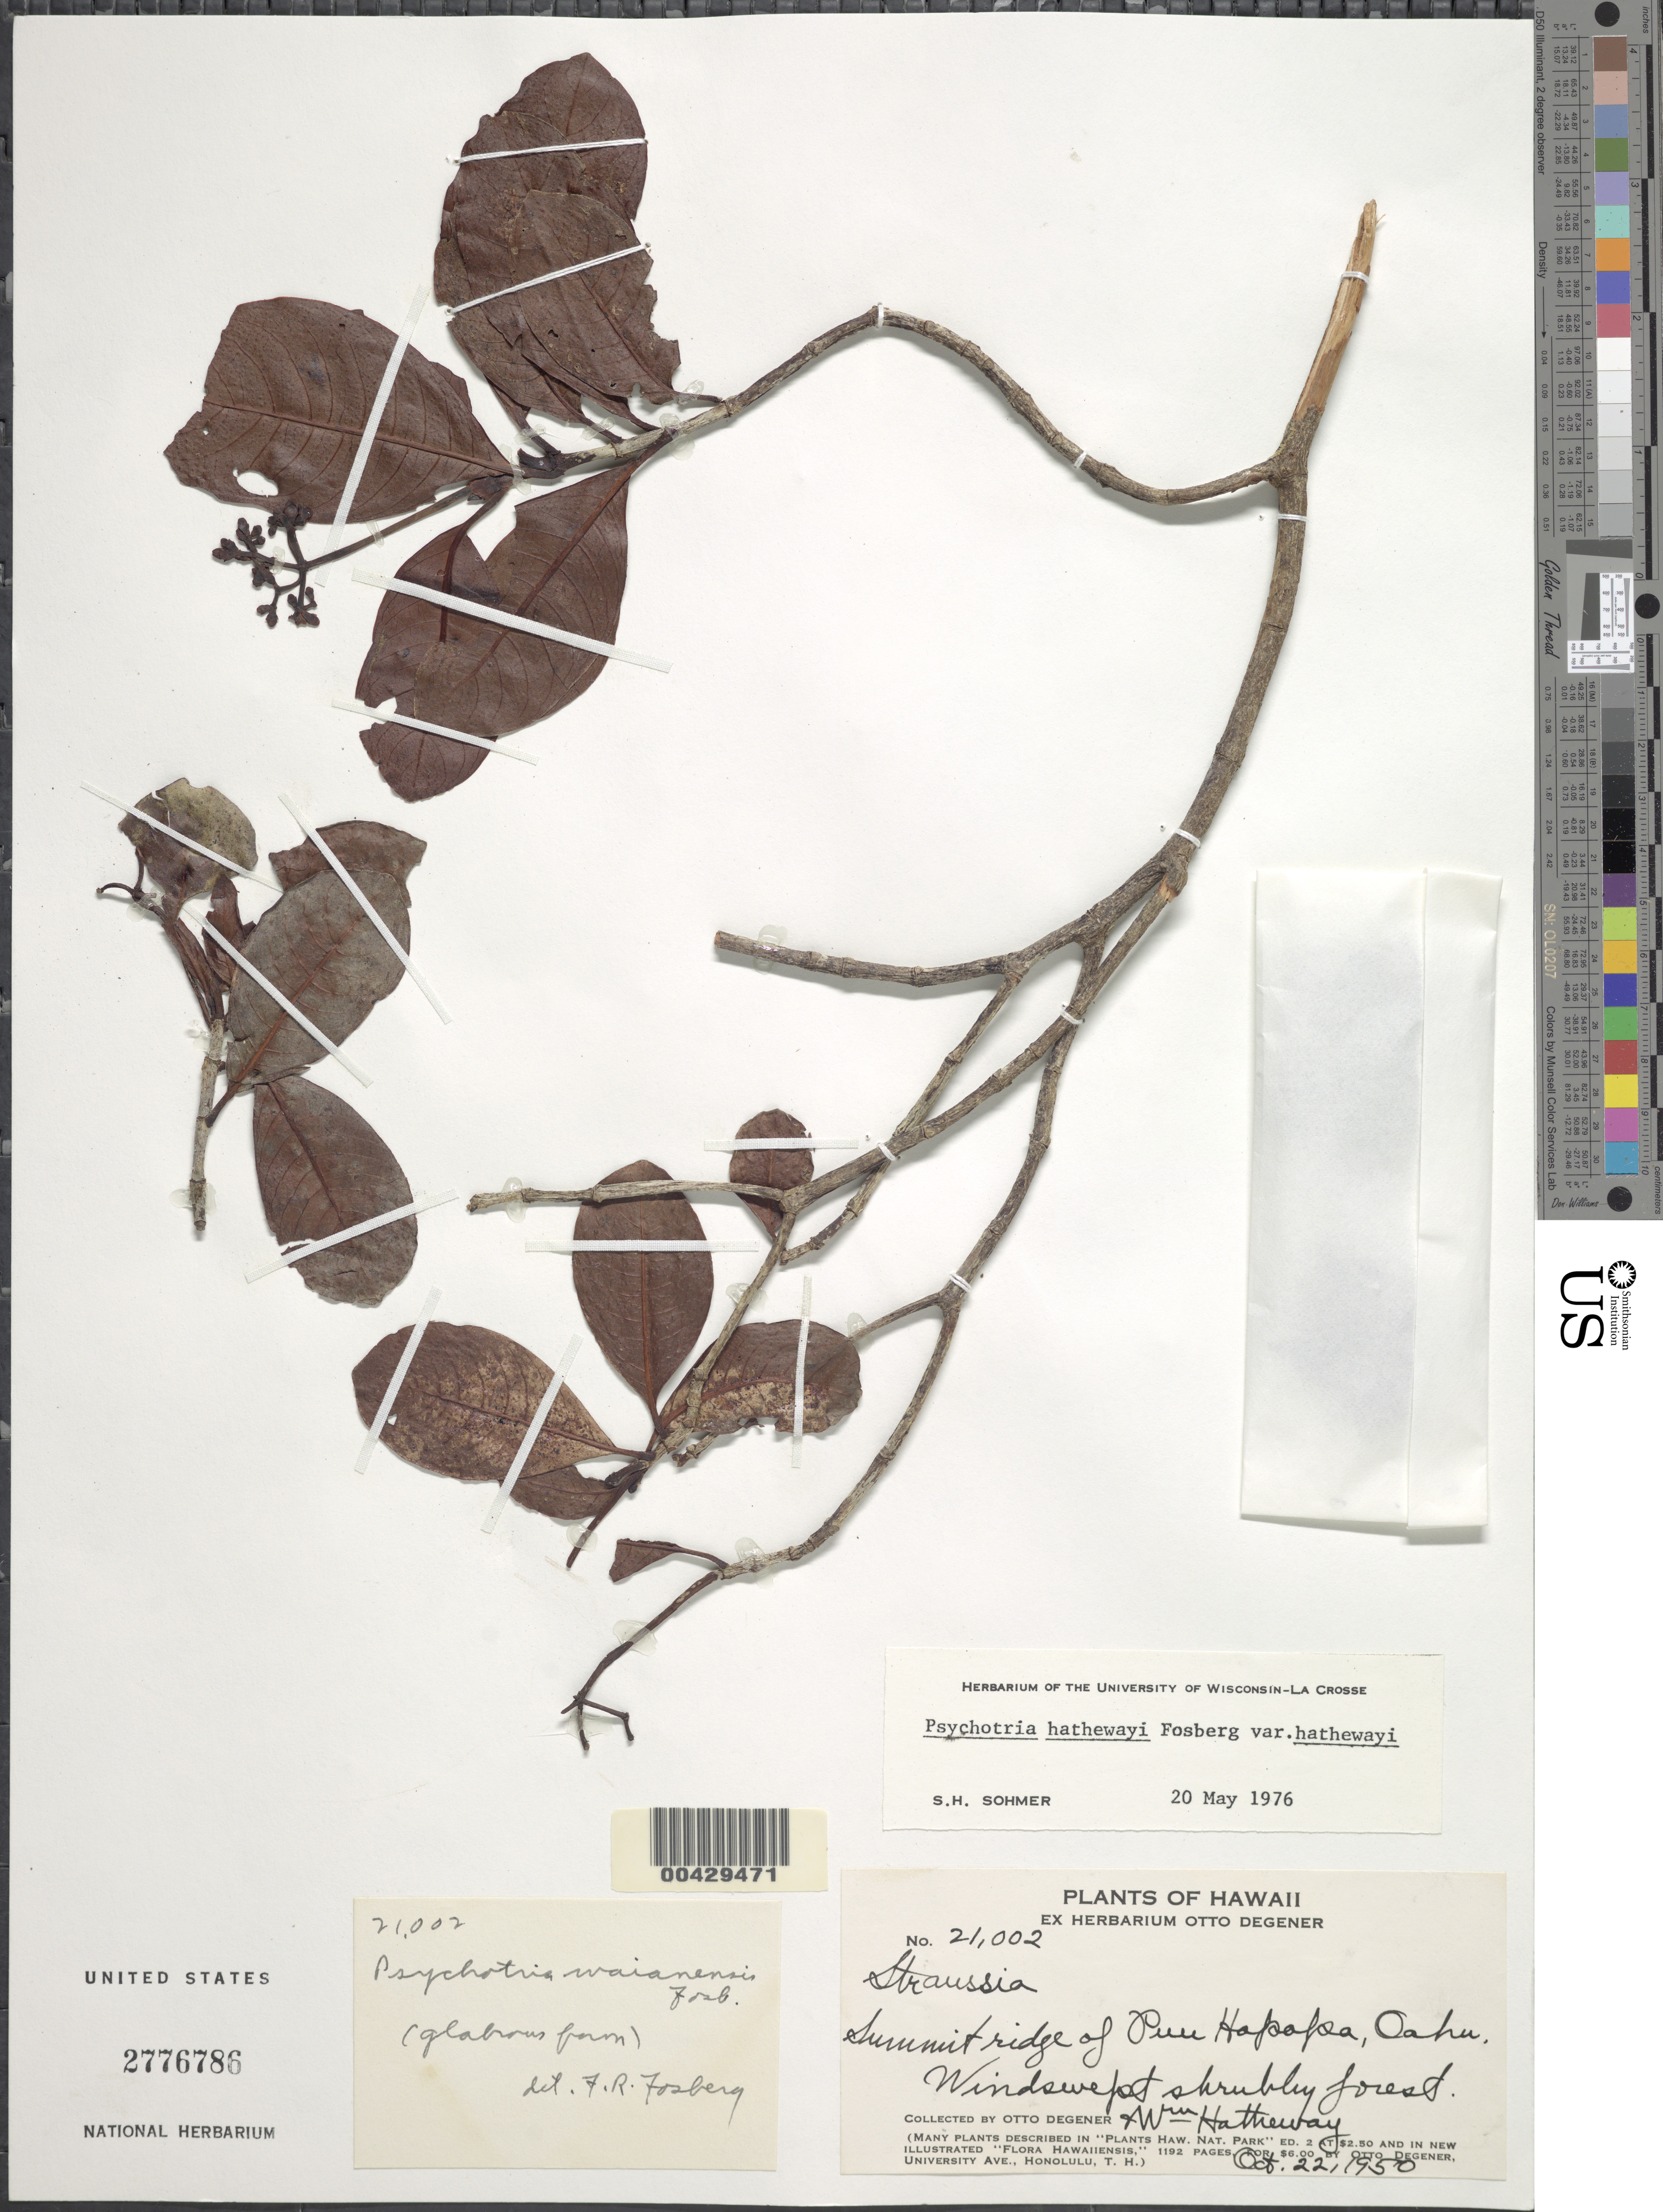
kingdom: Plantae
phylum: Tracheophyta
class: Magnoliopsida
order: Gentianales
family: Rubiaceae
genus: Psychotria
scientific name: Psychotria hathewayi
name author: Fosberg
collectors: O. Degener & W. Hatheway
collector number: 21002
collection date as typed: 22 Oct 1950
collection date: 1950-10-22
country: United States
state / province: Hawaii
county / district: Honolulu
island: Oahu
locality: Summit ridge of Puu Hapapa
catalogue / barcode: US 2776786